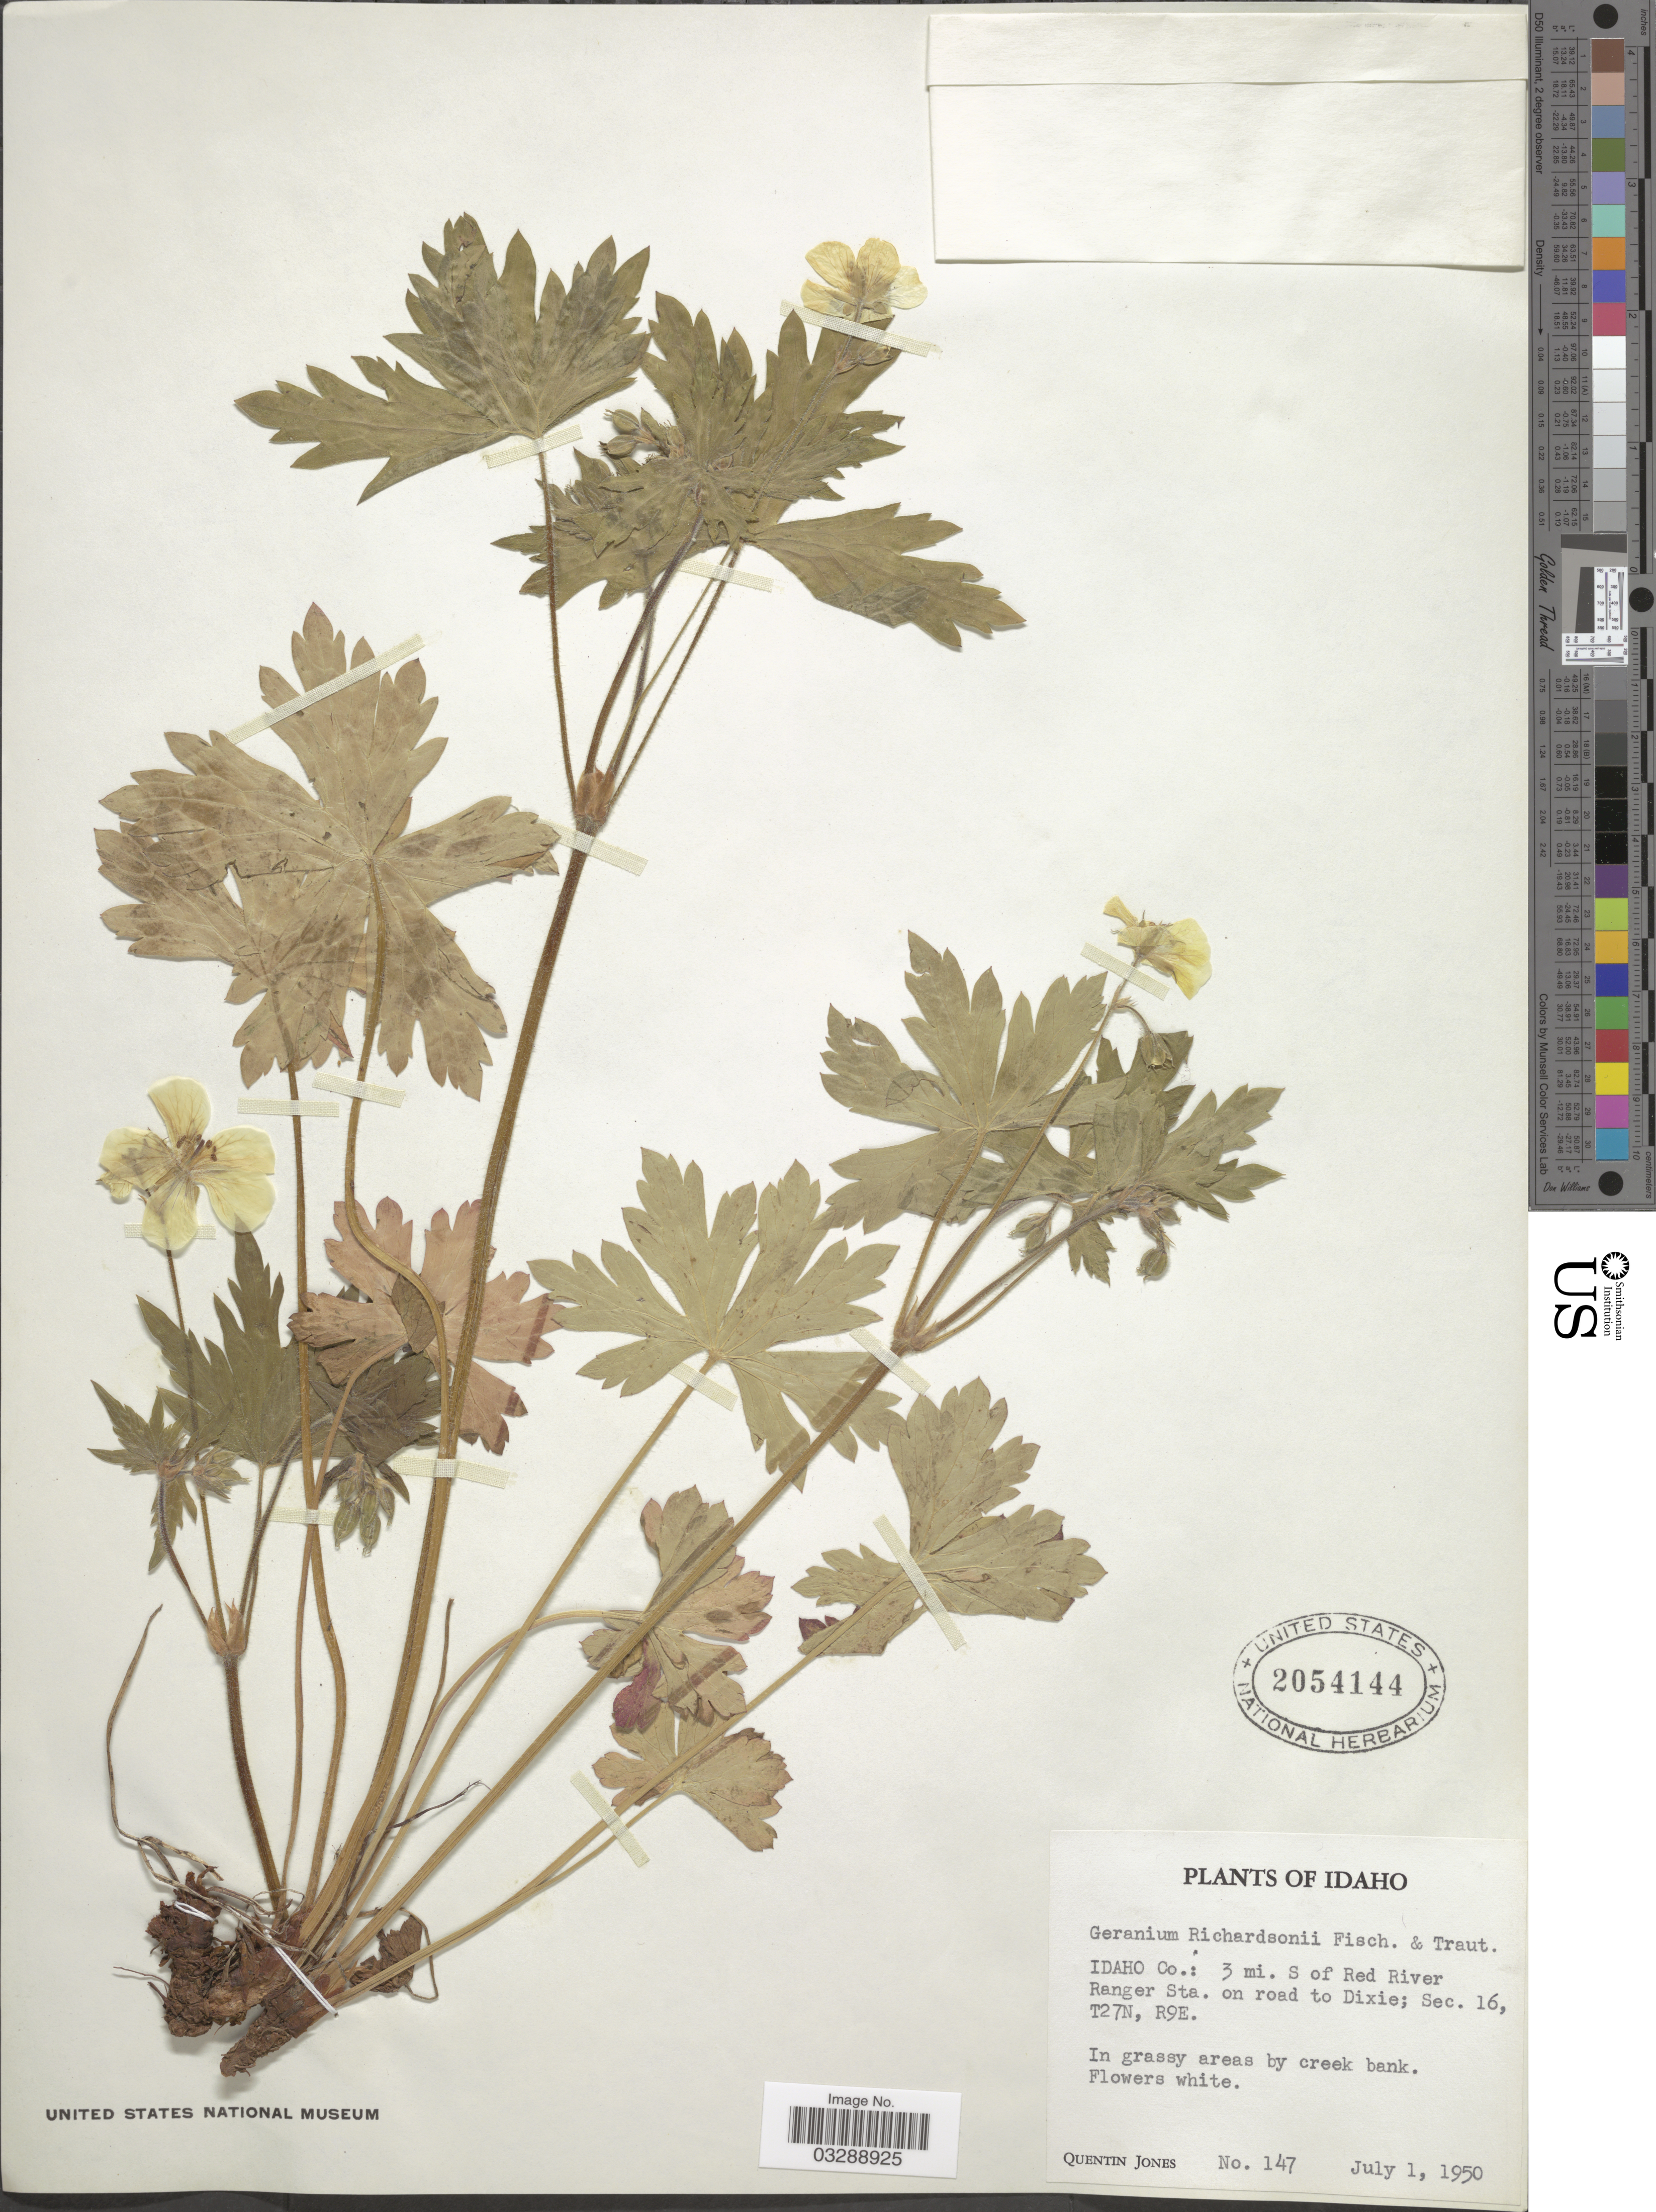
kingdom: Plantae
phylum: Tracheophyta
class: Magnoliopsida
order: Geraniales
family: Geraniaceae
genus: Geranium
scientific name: Geranium richardsonii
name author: Fisch. & Trautv.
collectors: Q. Jones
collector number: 147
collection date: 1950-07-01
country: United States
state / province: Idaho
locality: Idaho Co.: 3 mi. S of Red River Ranger Sta. on road to Dixie; Sec. 16, T27N, R9E.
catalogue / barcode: US 2054144